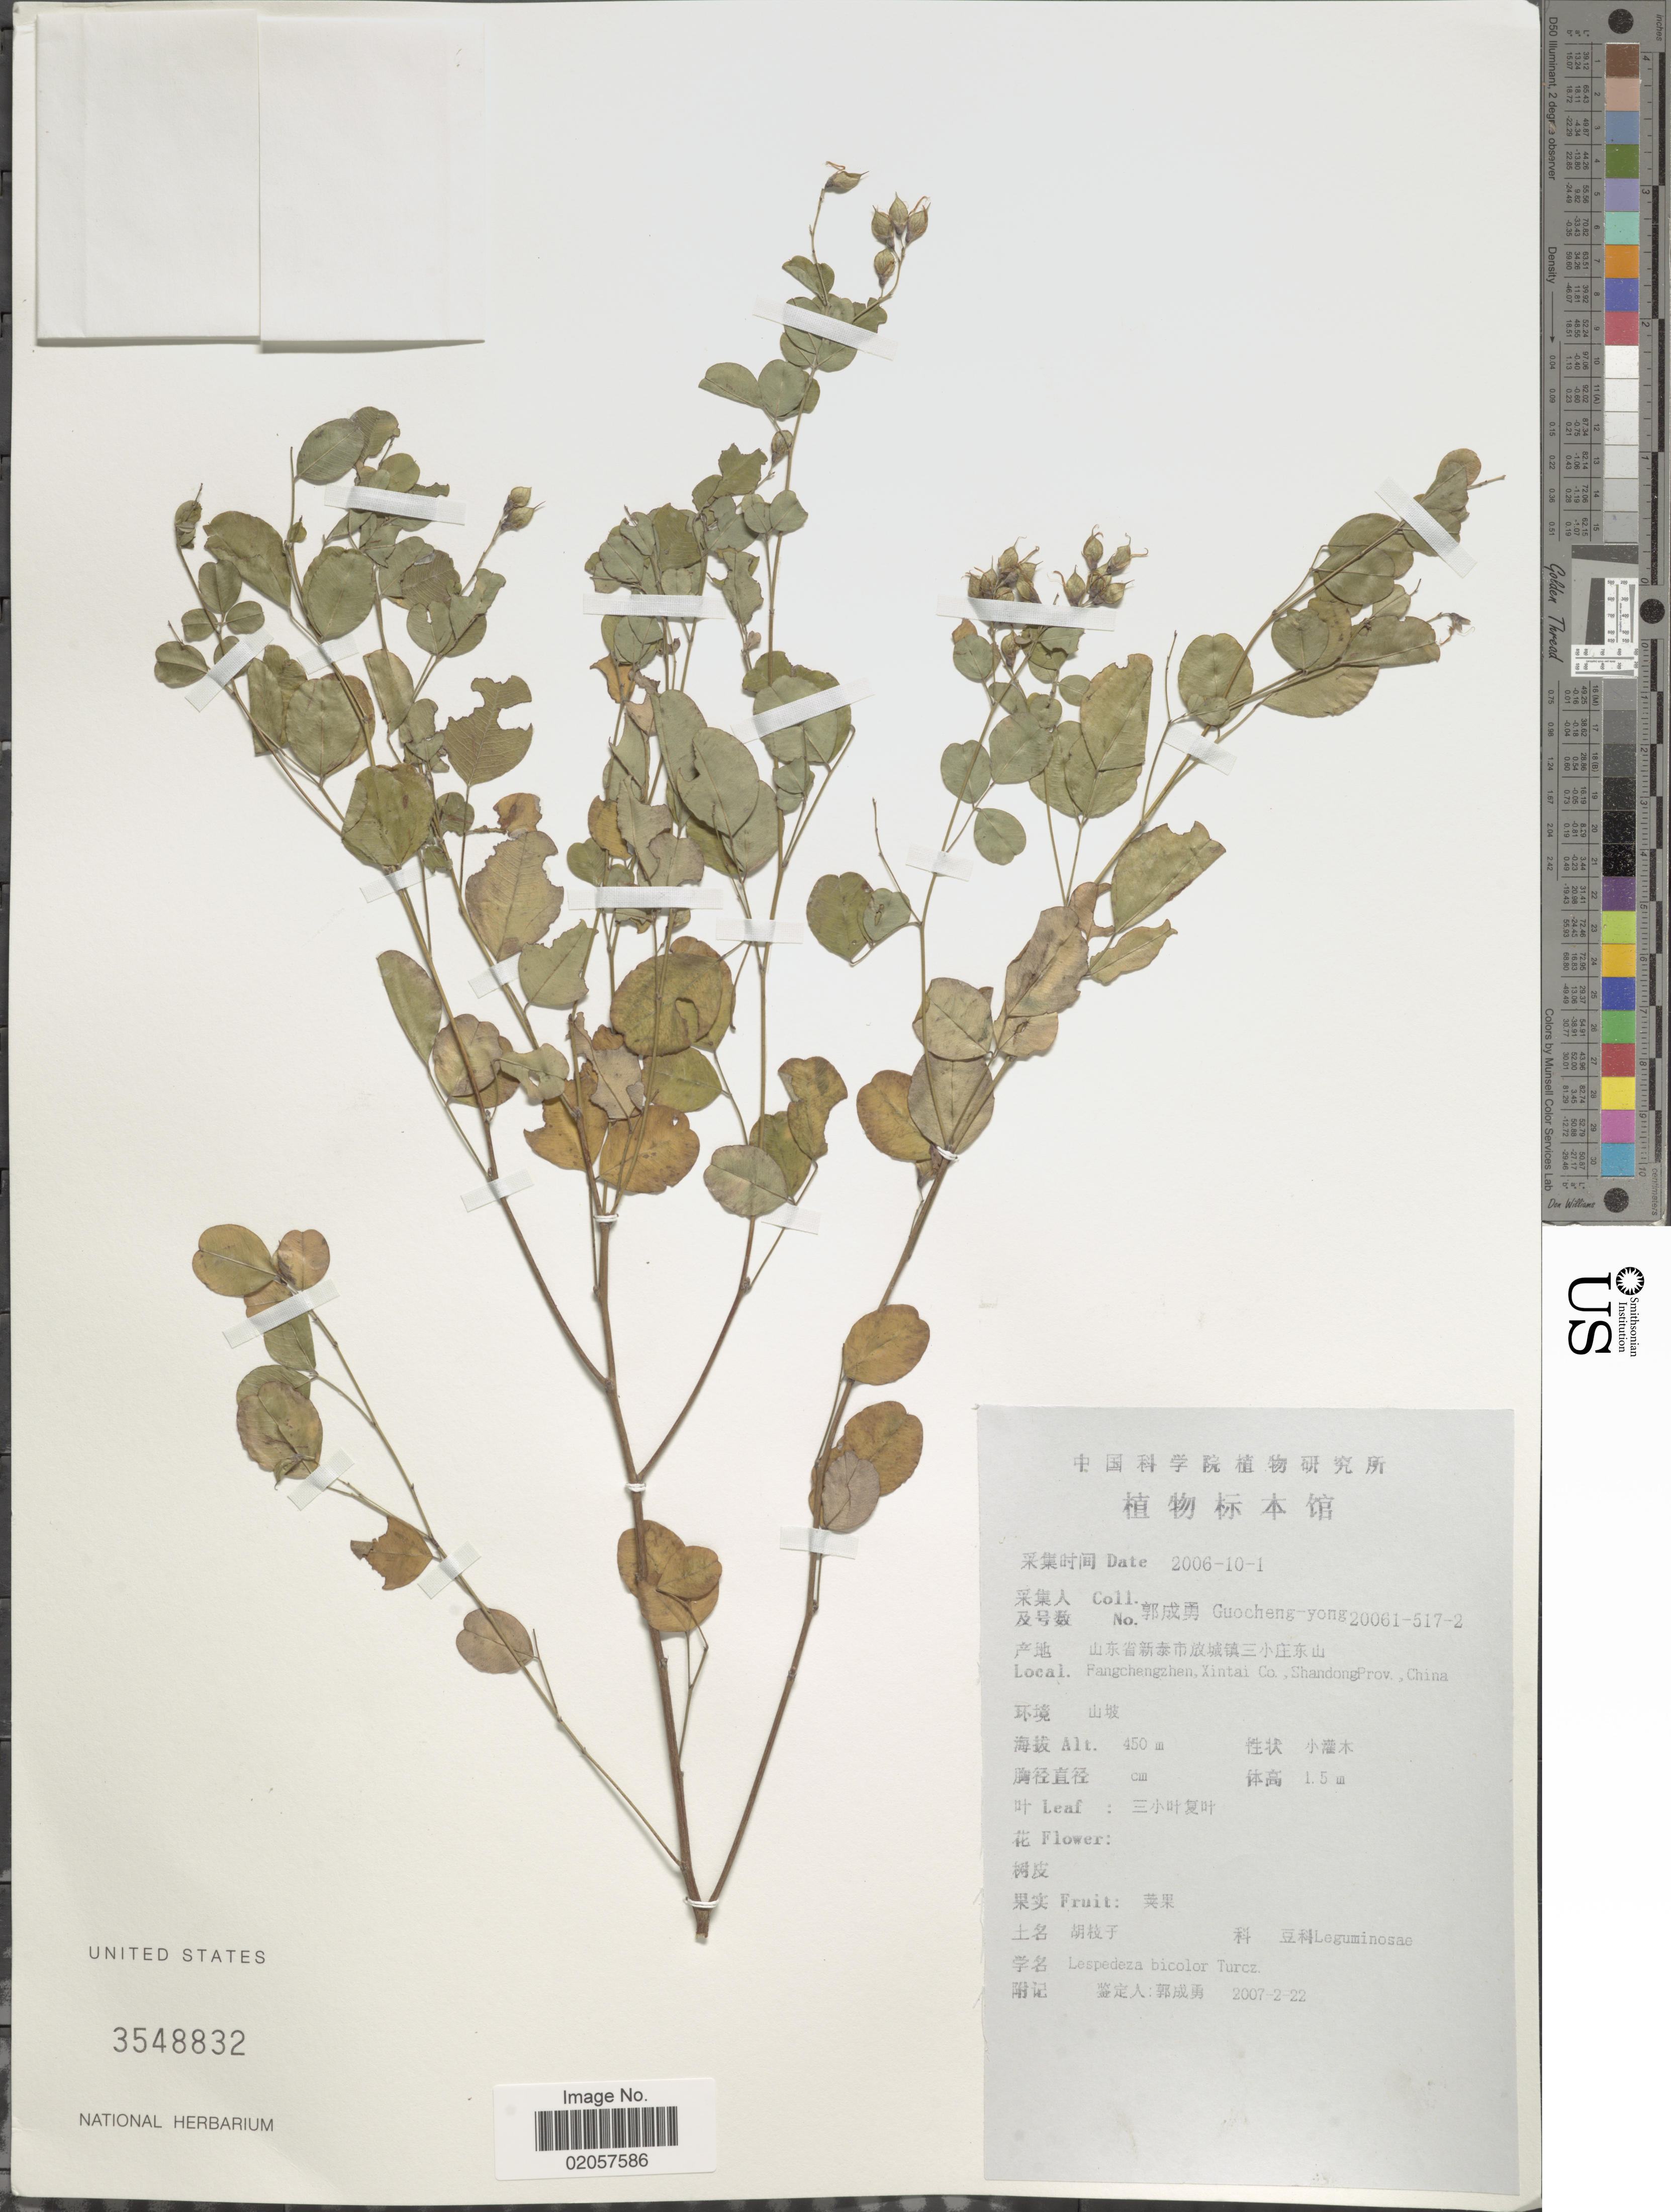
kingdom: Plantae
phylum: Tracheophyta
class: Magnoliopsida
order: Fabales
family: Fabaceae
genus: Lespedeza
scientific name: Lespedeza bicolor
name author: Turcz.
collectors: Guo cheng-yong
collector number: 200615172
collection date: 2006-01-10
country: China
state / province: Shandong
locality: Pangchengzhen, Xintai Co., Shandong Prov. China.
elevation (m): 450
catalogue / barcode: US 3548832